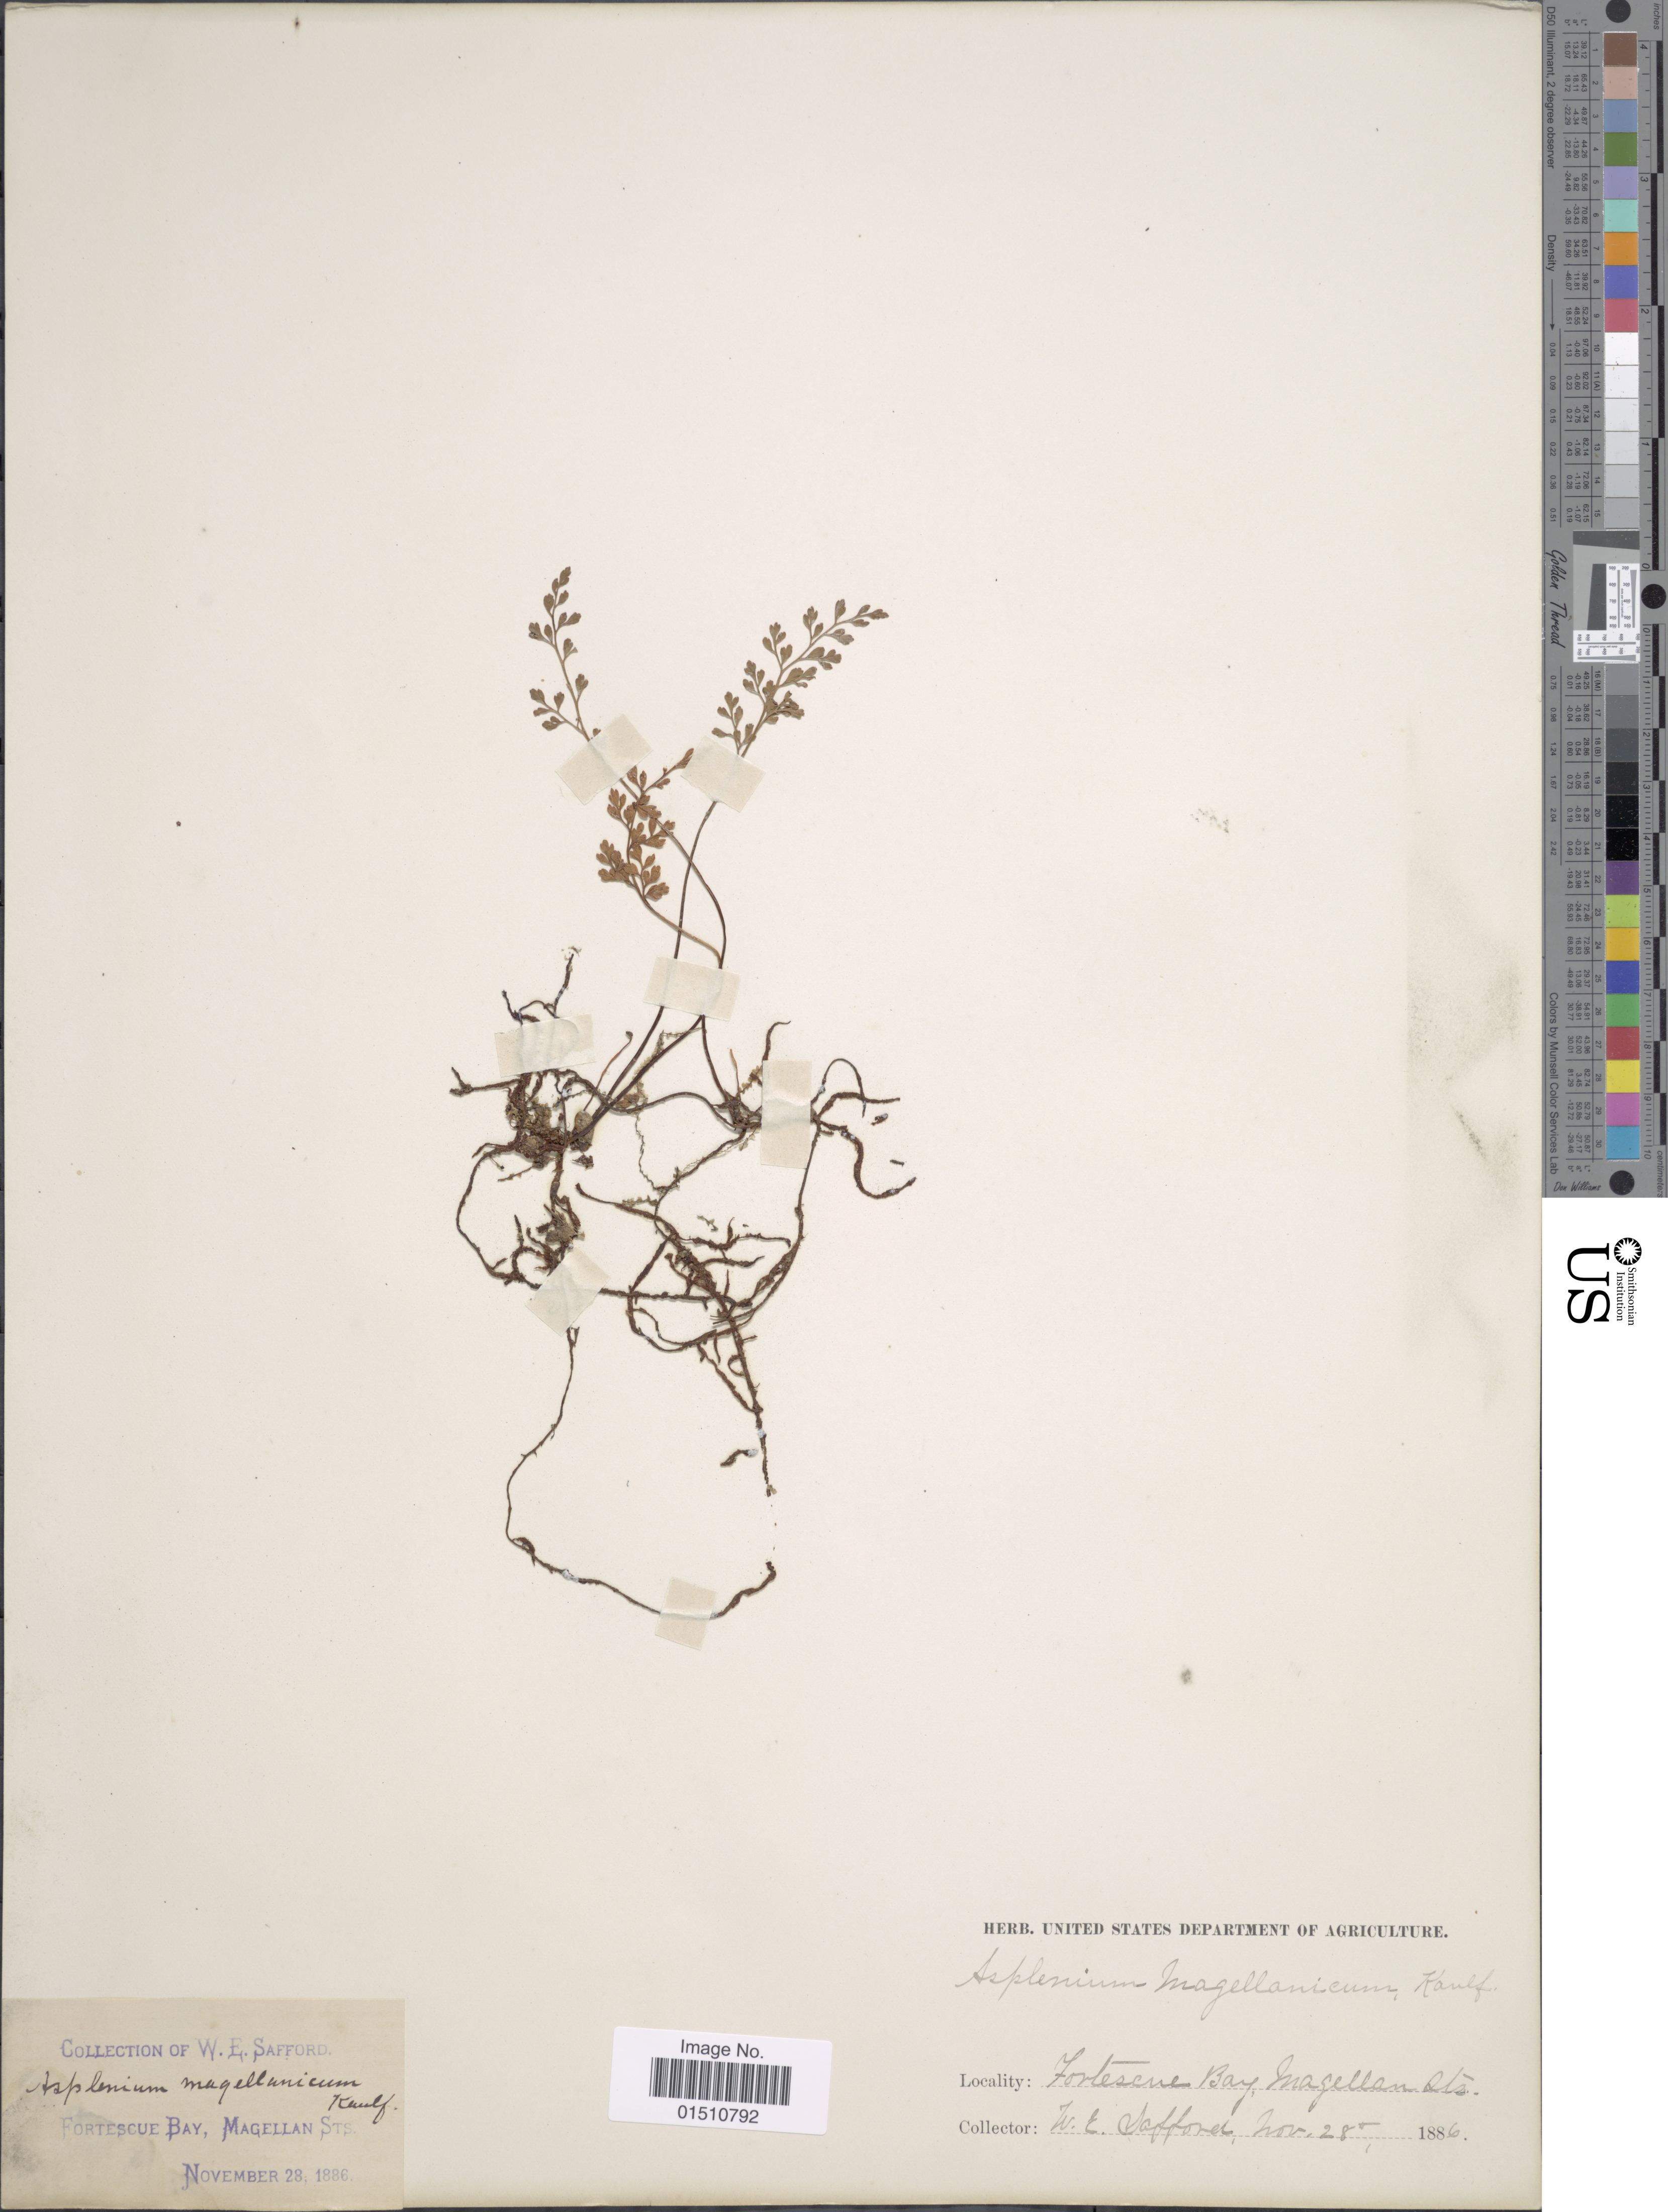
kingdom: Plantae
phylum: Tracheophyta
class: Polypodiopsida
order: Polypodiales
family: Aspleniaceae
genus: Asplenium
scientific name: Asplenium dareoides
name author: Desv.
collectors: W. E. Safford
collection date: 1886-11-28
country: Chile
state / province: Magallanes y de la Antártica Chilena (XII)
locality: Fortescue Bay, Magellan Sts.